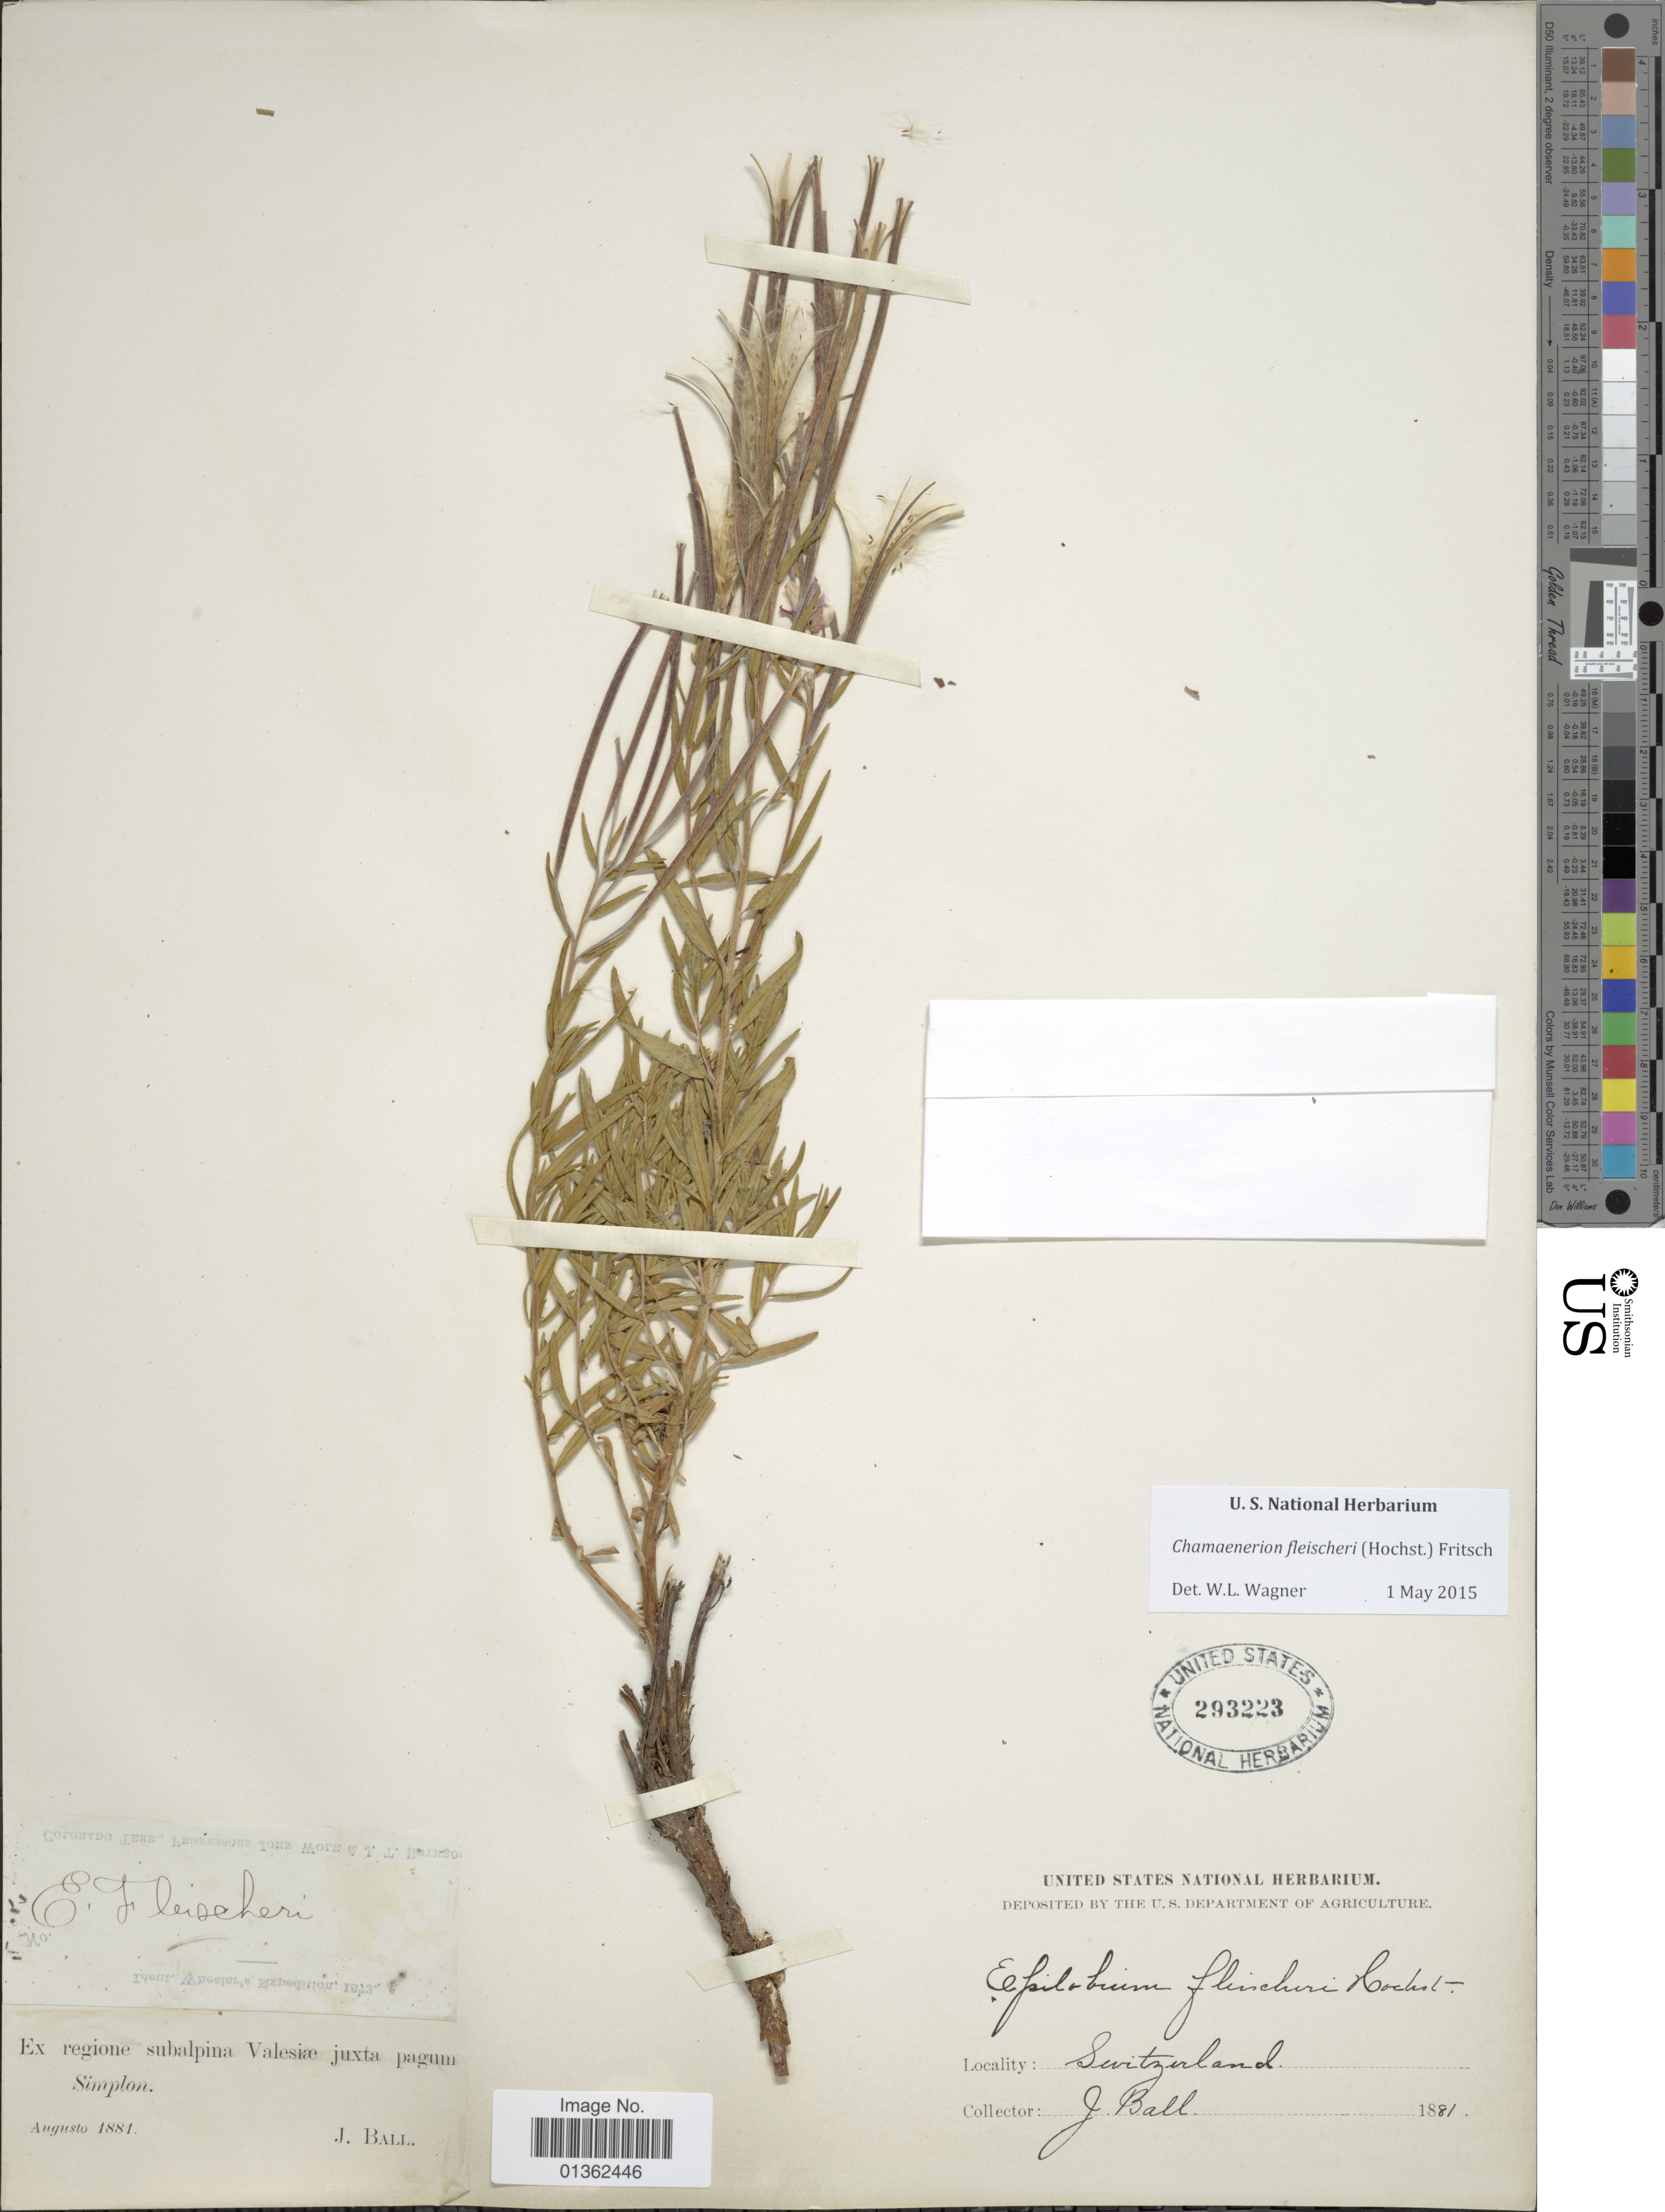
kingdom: Plantae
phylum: Tracheophyta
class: Magnoliopsida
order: Myrtales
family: Onagraceae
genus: Chamaenerion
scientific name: Chamaenerion fleischeri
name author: (Hochst.) Fritsch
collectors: J. Ball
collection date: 1881-08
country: Switzerland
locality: Ex regione subalpina Valesiae juxta pagum Simplon.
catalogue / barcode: US 293223